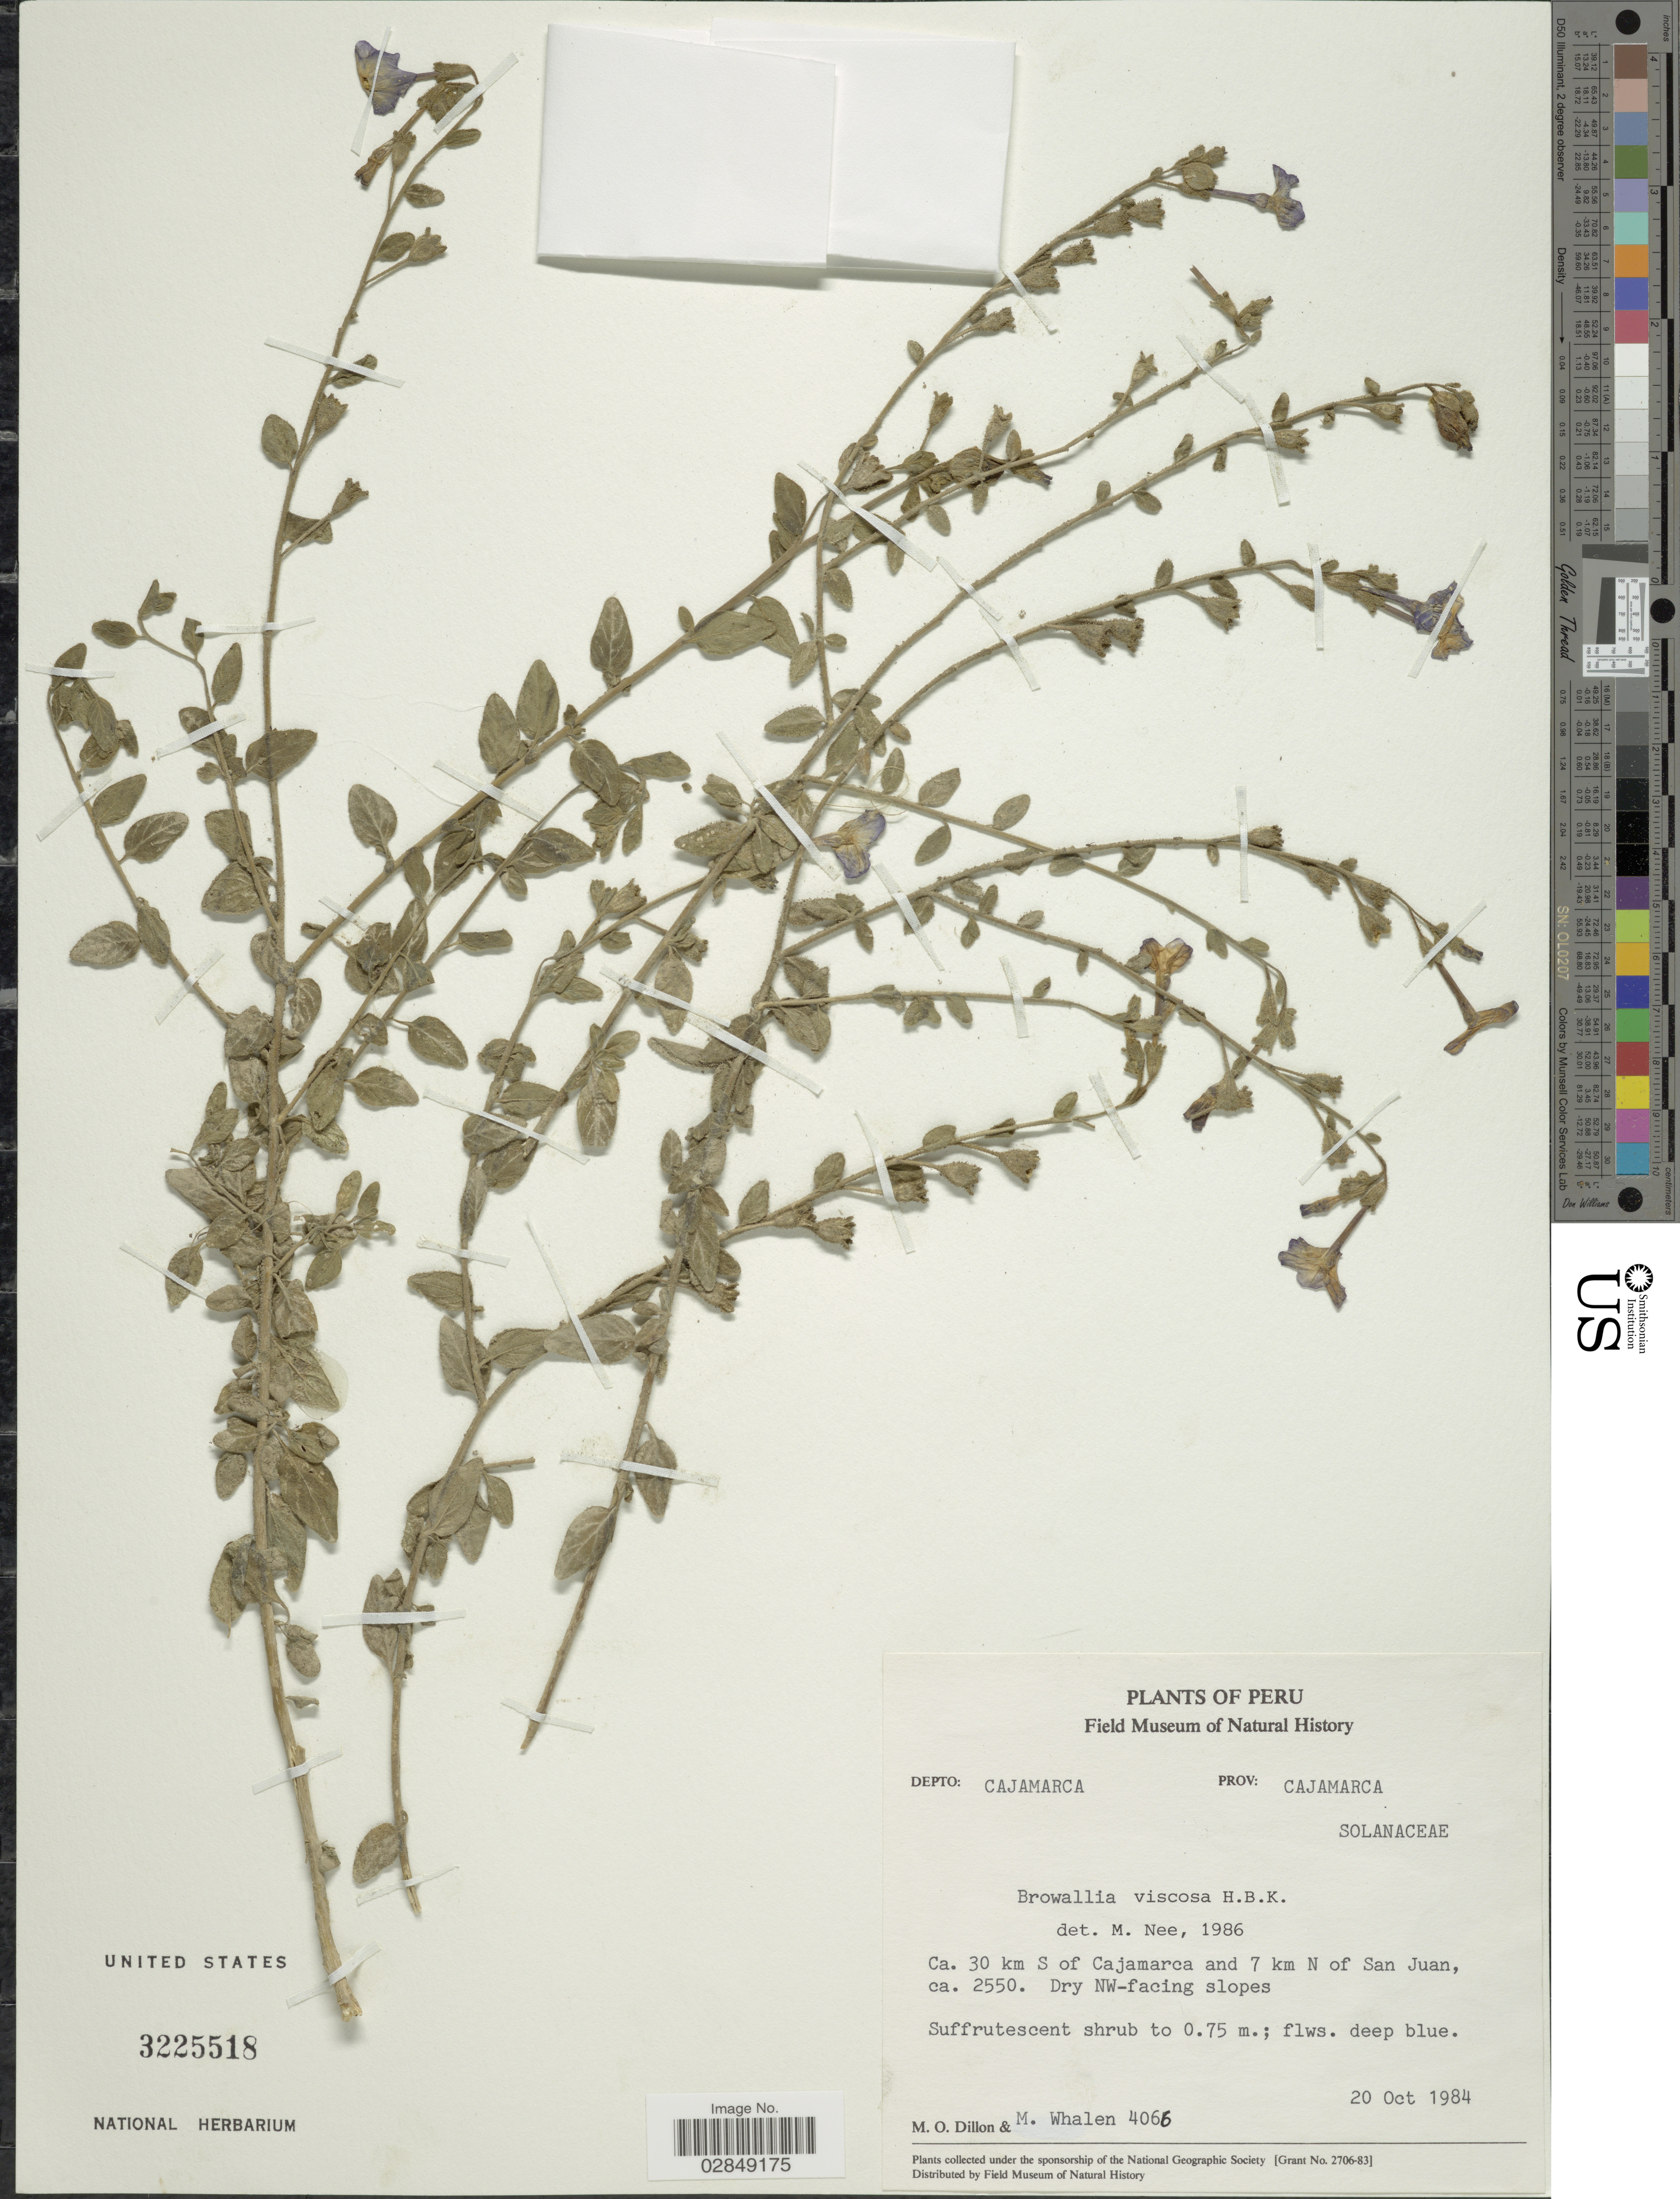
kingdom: Plantae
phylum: Tracheophyta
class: Magnoliopsida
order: Solanales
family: Solanaceae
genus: Browallia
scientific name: Browallia americana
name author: L.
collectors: M. O. Dillon & M. Whalen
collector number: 4066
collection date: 1984-10-20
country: Peru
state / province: Cajamarca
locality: Depto: Cajamarca Prov. Cajamarca. Ca. 30 km S of Cajamarca and 7 km N of San Juan. Dry NW-facing slopes.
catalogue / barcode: US 3225518